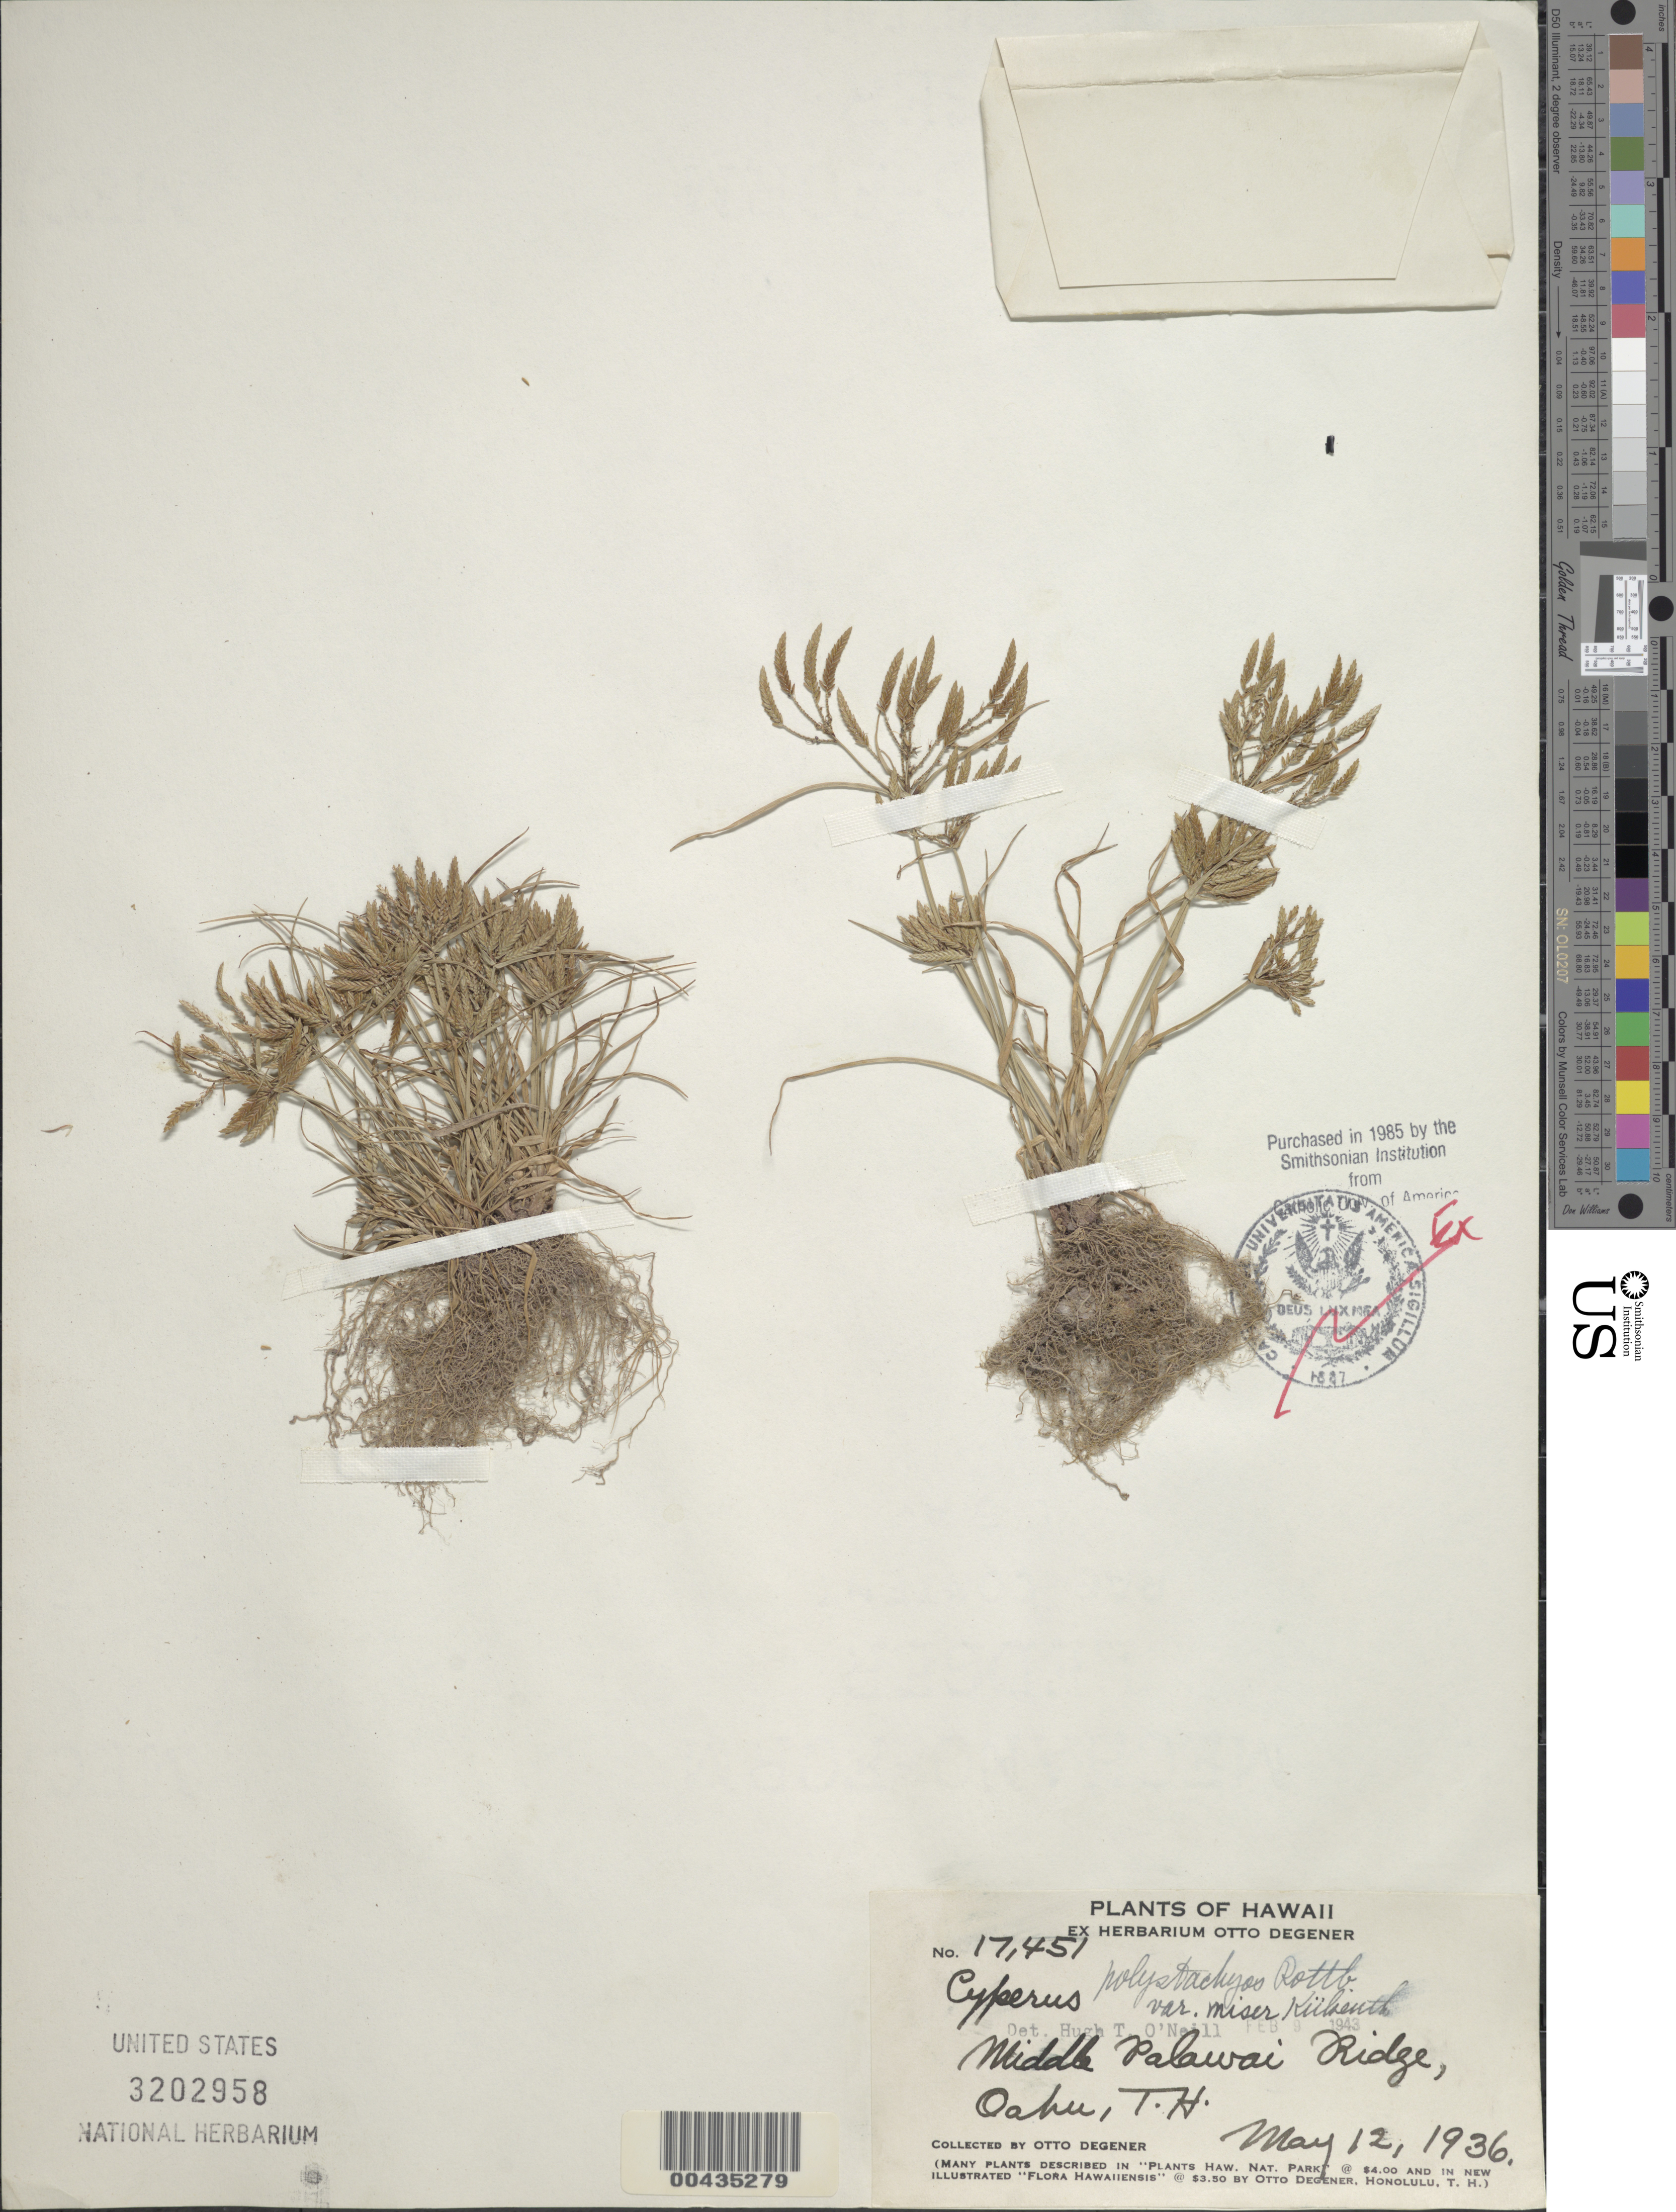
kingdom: Plantae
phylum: Tracheophyta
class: Liliopsida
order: Poales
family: Cyperaceae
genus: Cyperus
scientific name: Cyperus polystachyos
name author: Rottb.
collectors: O. Degener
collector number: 17451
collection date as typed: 12 May 1936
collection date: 1936-05-12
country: United States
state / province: Hawaii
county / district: Honolulu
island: Oahu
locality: Middle Palawai Ridge, Oahu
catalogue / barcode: US 3202958